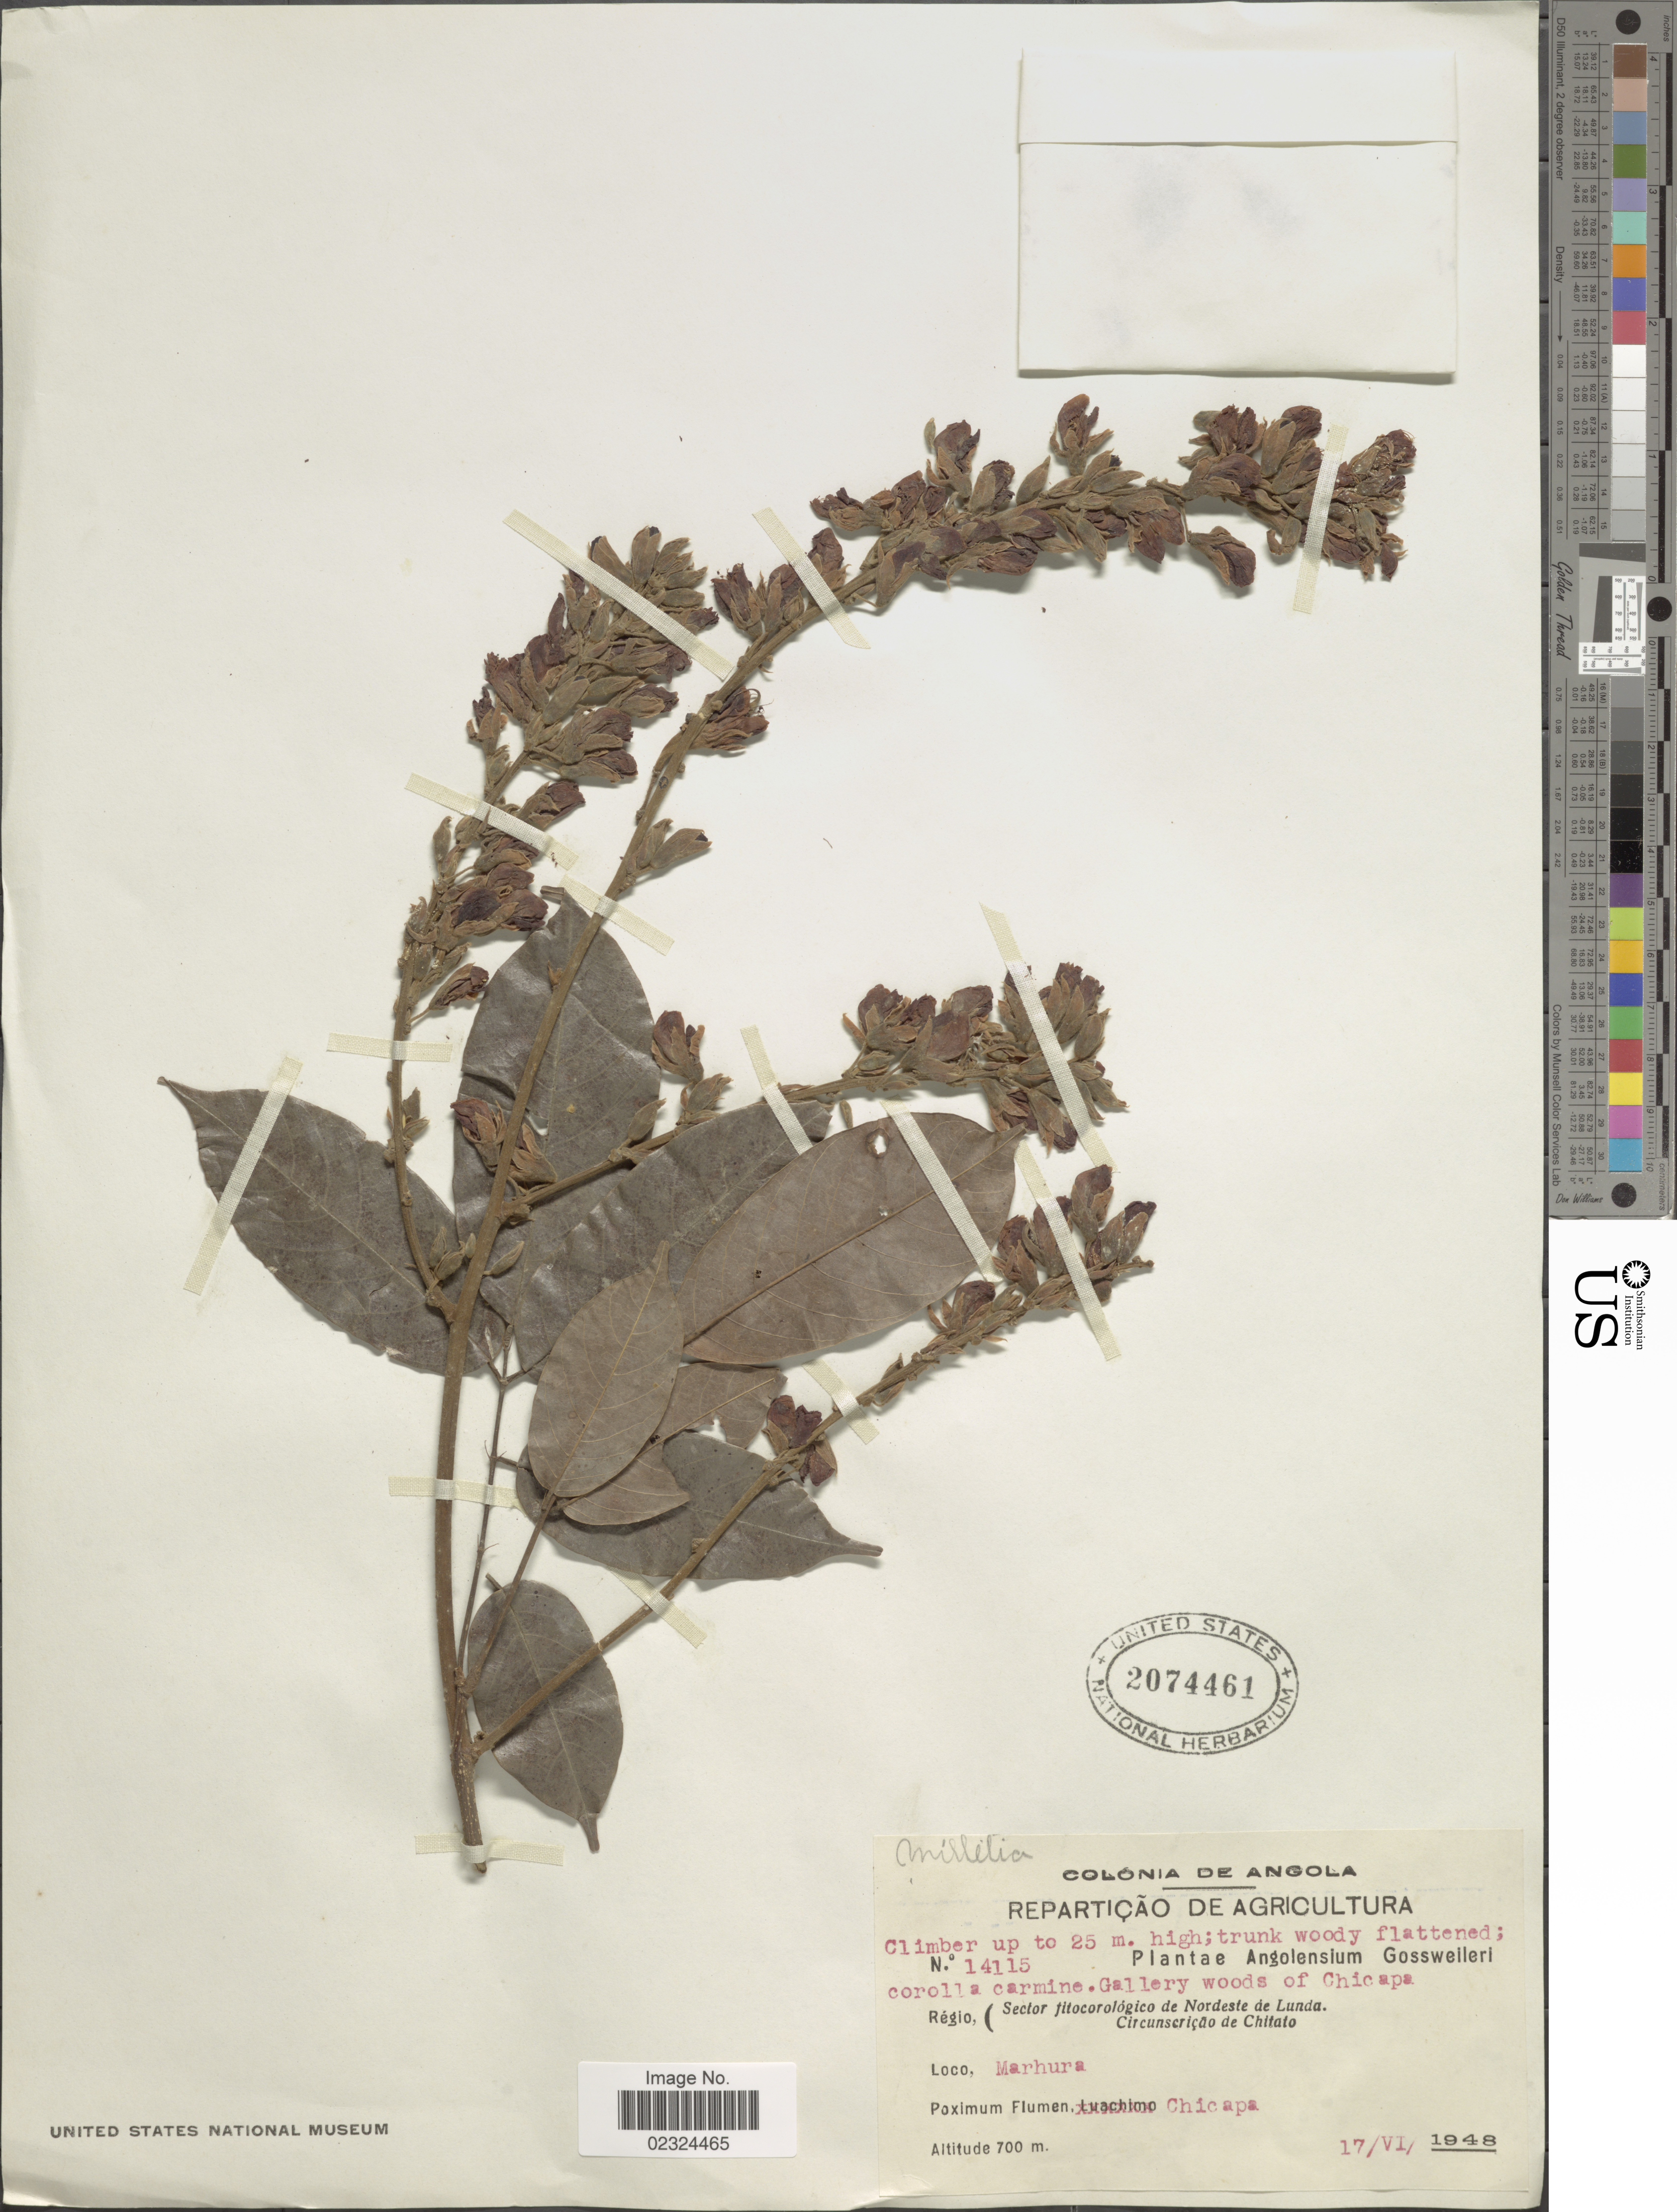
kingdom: Plantae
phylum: Tracheophyta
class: Magnoliopsida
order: Fabales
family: Fabaceae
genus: Millettia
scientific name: Millettia sp.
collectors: -. Gossweiler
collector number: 14115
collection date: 1948-06-17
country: Angola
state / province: Lunda Norte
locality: Sector fitocorologico de Nordeste de Lunda. Circunscricao Chitato. Marhura. poximum Flumen, Chicapa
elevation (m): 700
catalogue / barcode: US 2074461